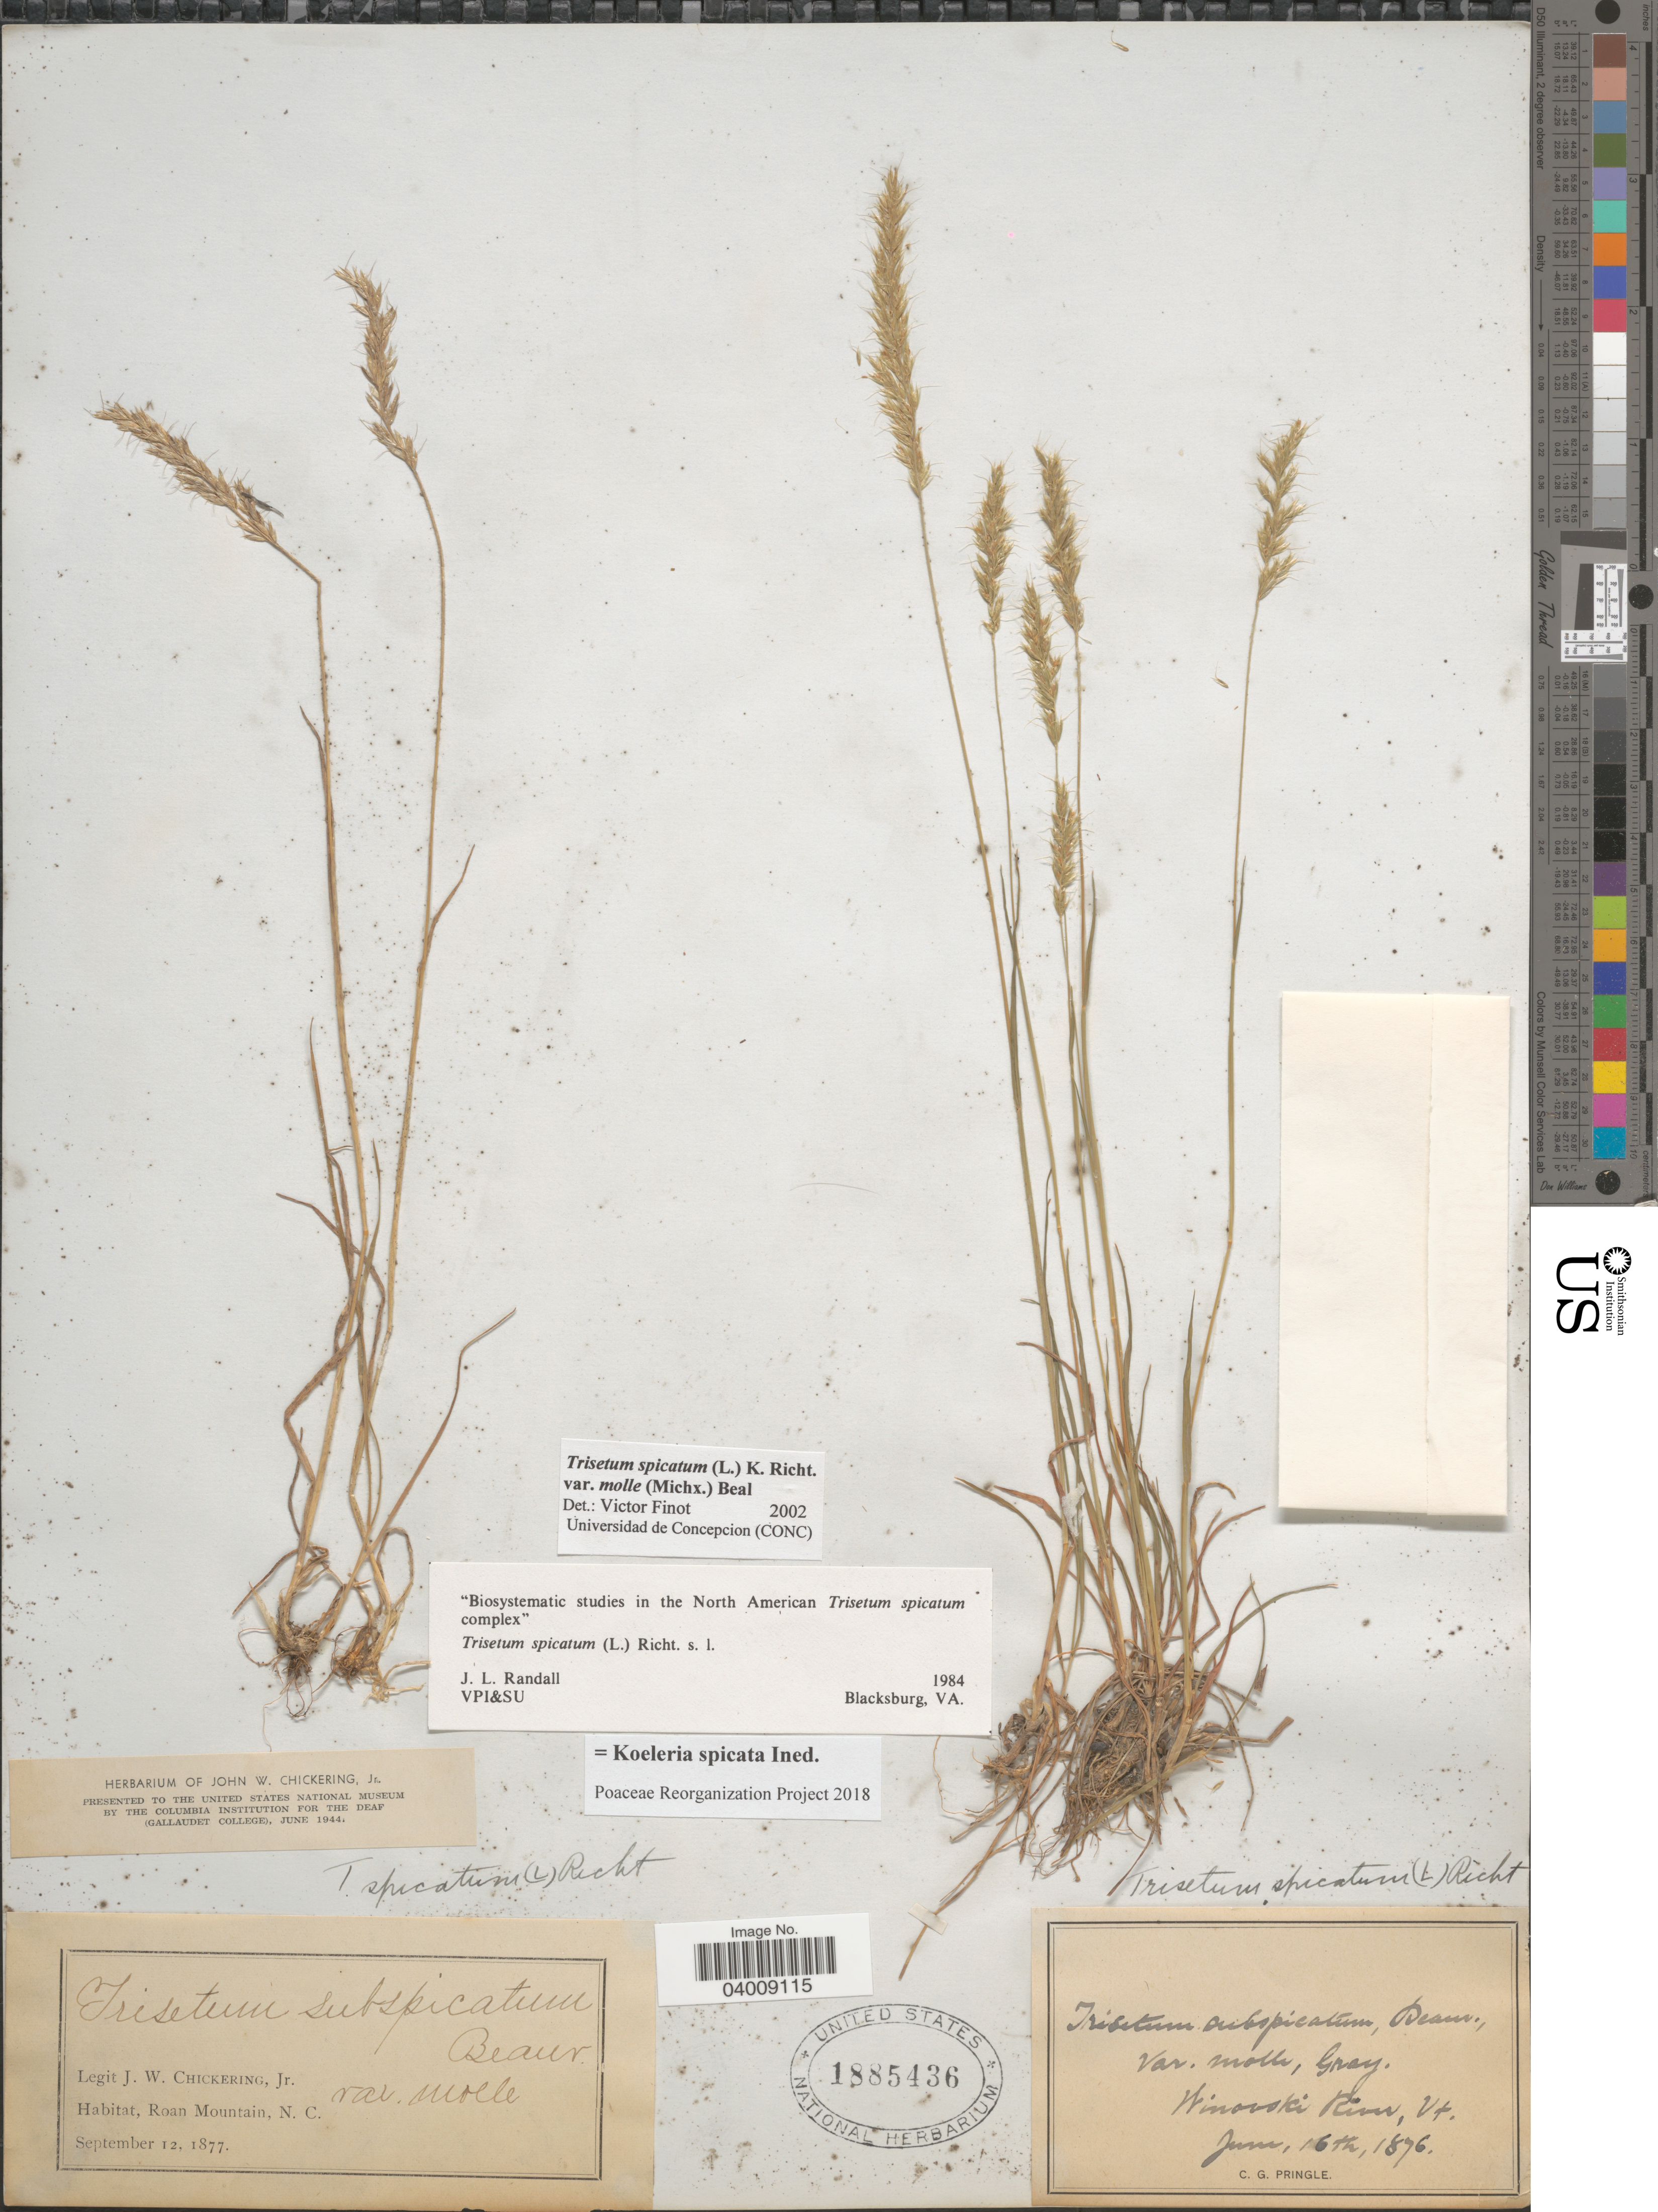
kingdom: Plantae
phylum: Tracheophyta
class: Liliopsida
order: Poales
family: Poaceae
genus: Koeleria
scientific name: Koeleria spicata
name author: (L.) Barberá et al.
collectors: C. G. Pringle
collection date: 1876-06-16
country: United States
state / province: Vermont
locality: Winooski River.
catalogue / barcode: US 1885436